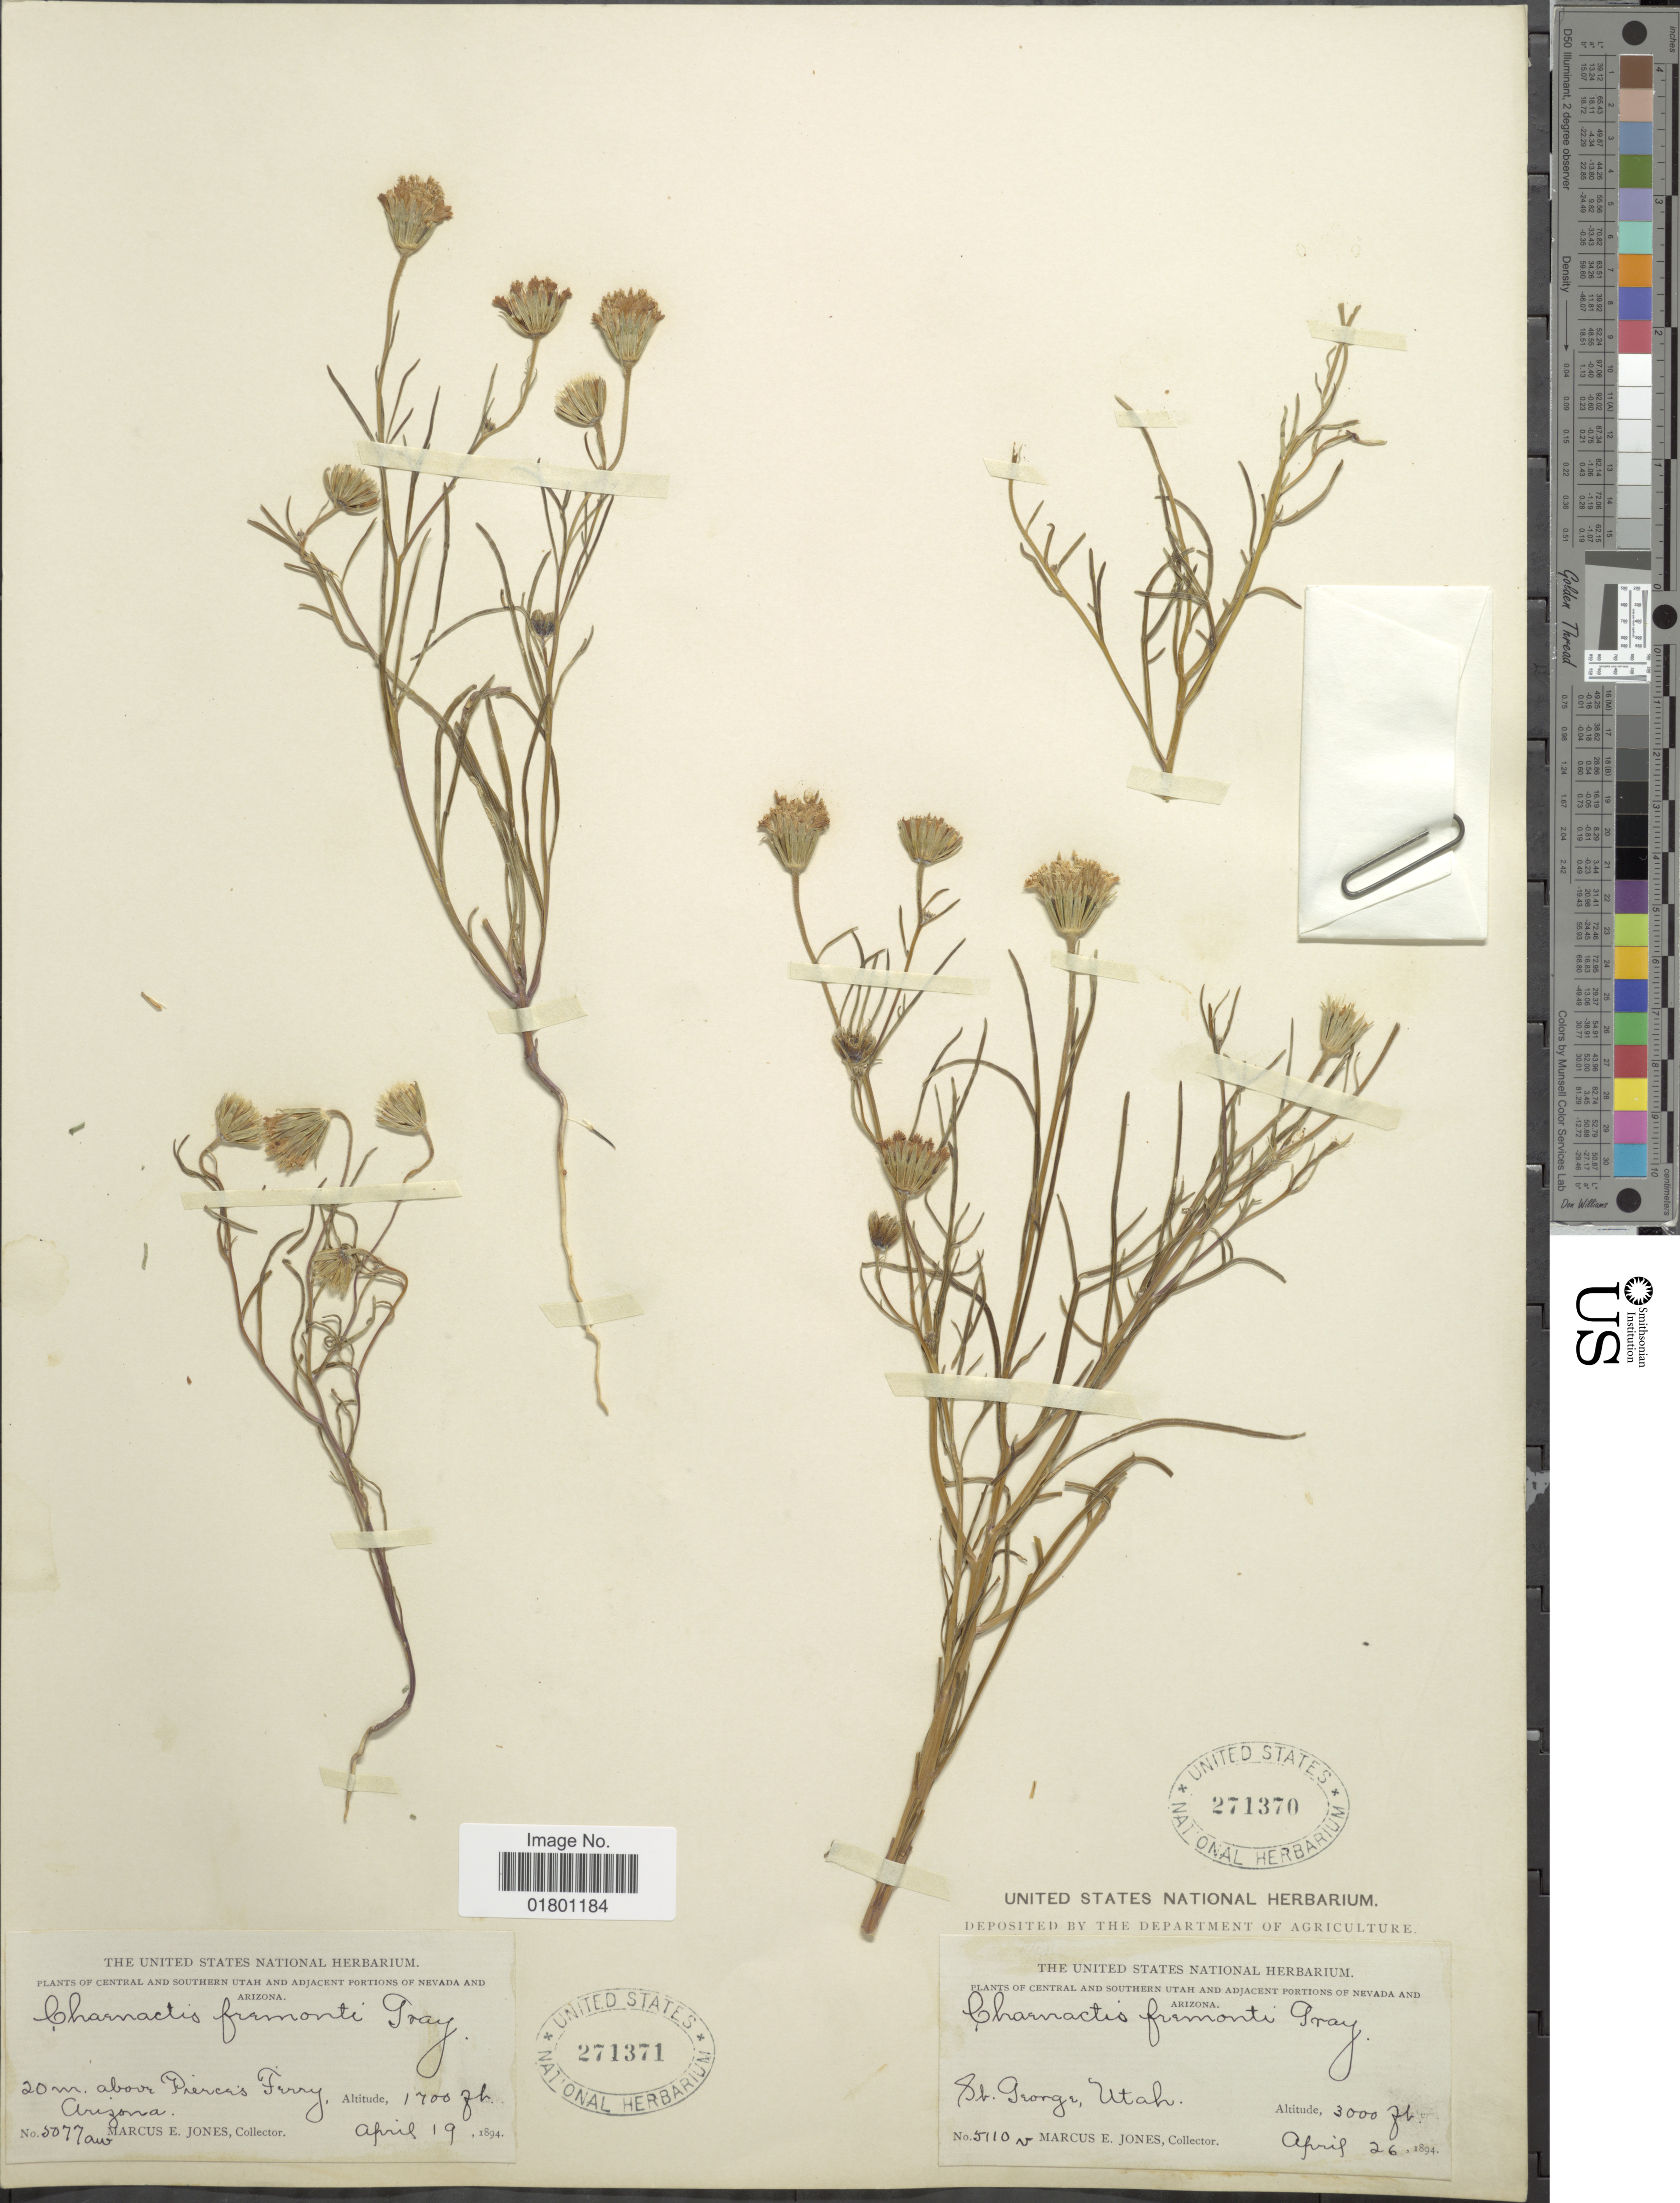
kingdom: Plantae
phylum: Tracheophyta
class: Magnoliopsida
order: Asterales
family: Asteraceae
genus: Chaenactis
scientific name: Chaenactis fremontii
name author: A. Gray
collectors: M. E. Jones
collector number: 5077aw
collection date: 1894-04-19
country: United States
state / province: Arizona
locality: Central and Southern Utah and Adjacent Portions of Nevada and Arizona, 20 m. above Piercas Farry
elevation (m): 518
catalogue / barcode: US 271371